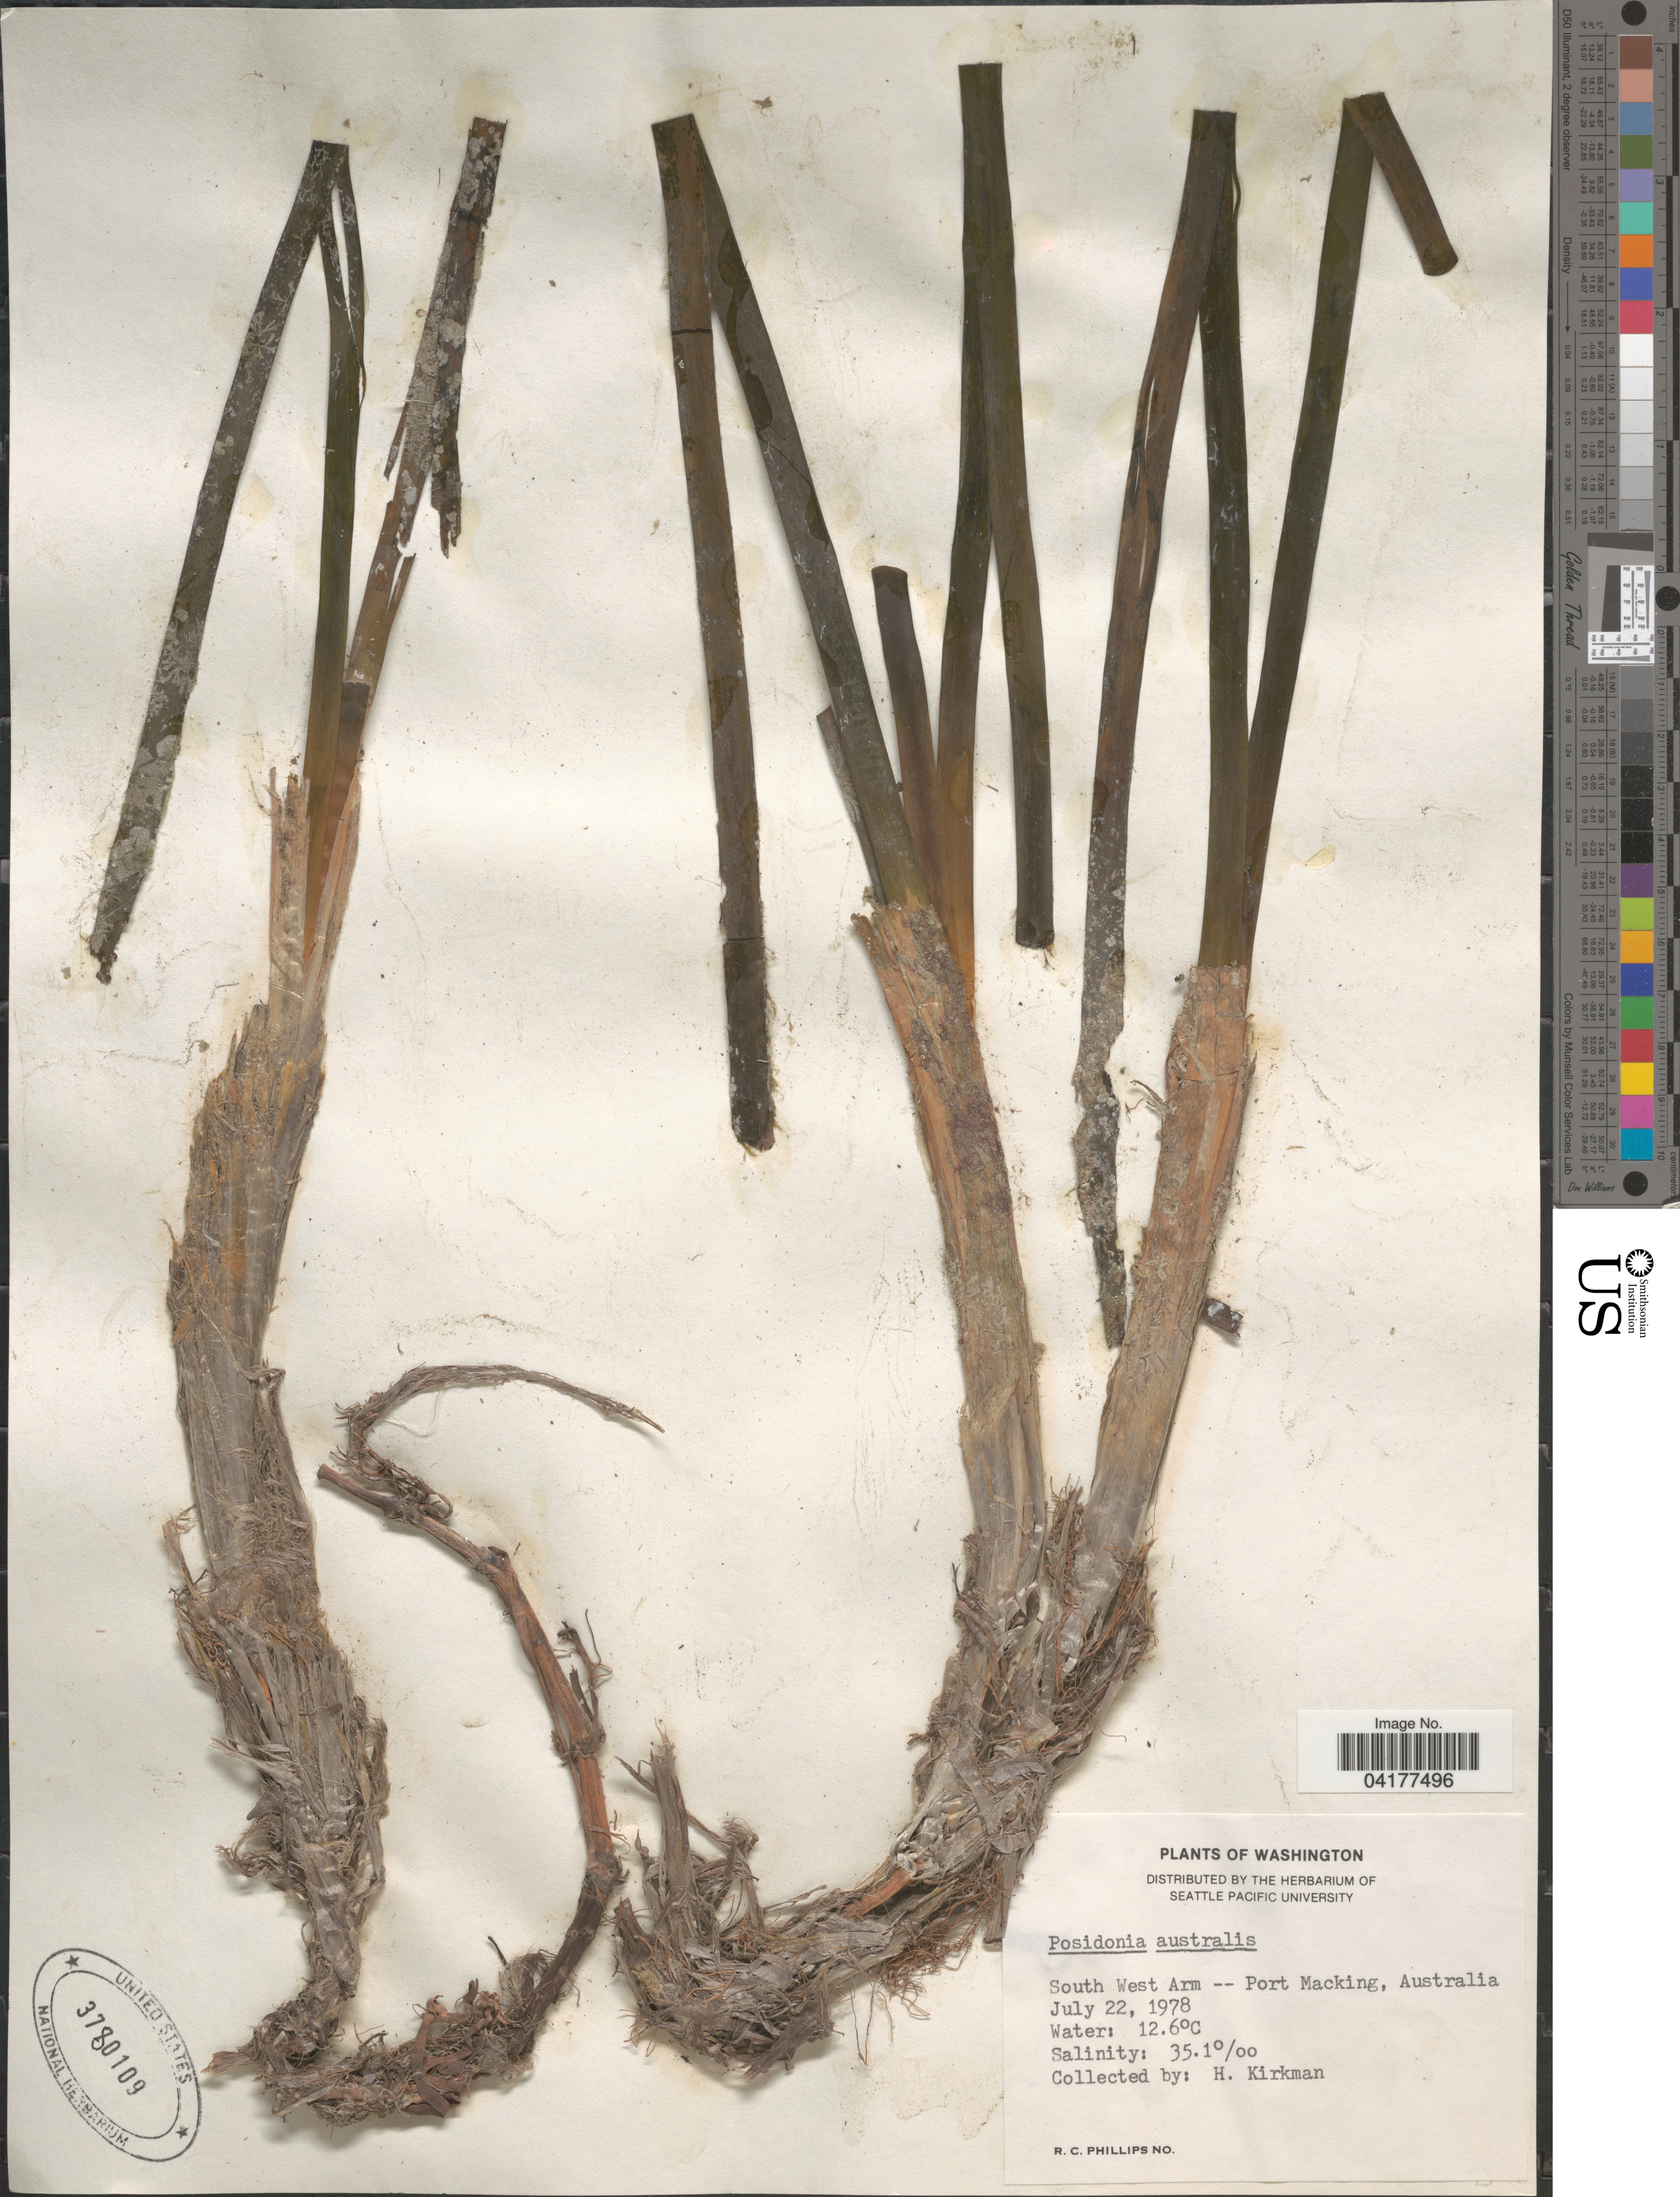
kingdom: Plantae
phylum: Tracheophyta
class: Liliopsida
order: Alismatales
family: Posidoniaceae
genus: Posidonia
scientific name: Posidonia australis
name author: Hook. f.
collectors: H. Kirkman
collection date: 1978-07-22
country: Australia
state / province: New South Wales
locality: South West Arm -- Port Macking [= Port Hacking].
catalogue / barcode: US 3780109